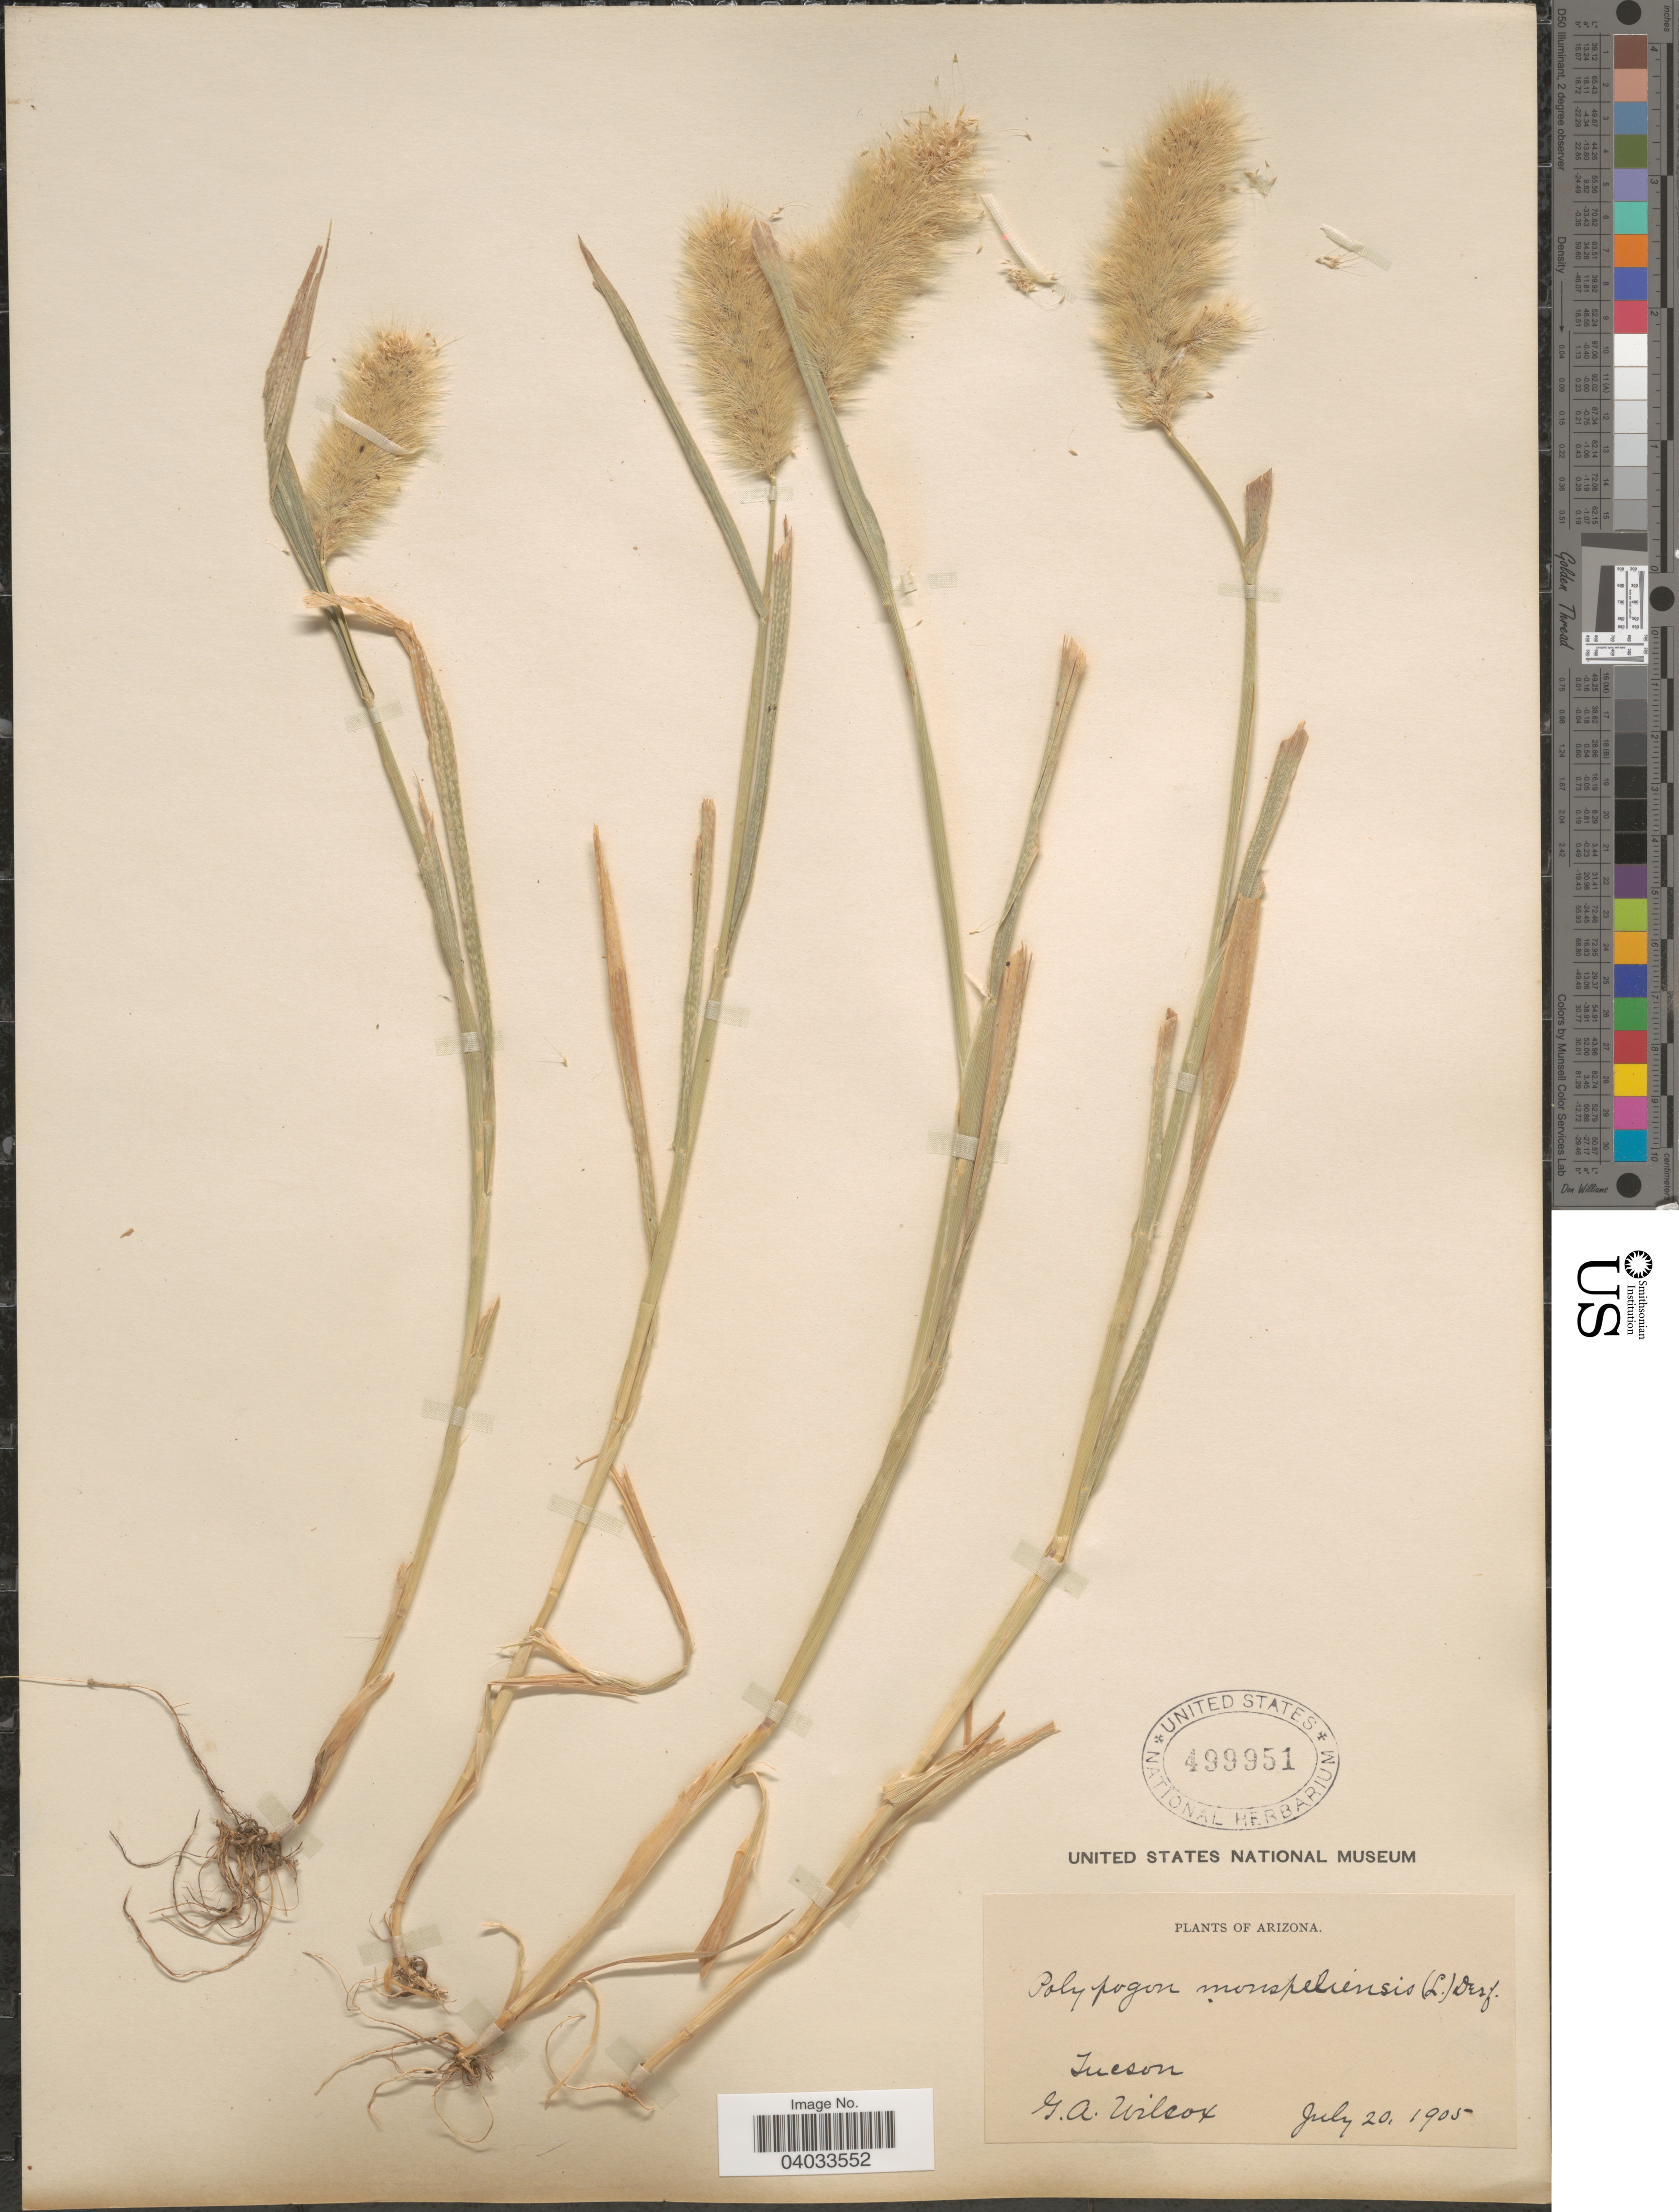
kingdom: Plantae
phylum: Tracheophyta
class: Liliopsida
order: Poales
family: Poaceae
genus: Polypogon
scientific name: Polypogon monspeliensis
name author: (L.) Desf.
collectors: Mrs. G. Wilcox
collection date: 1905-07-20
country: United States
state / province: Arizona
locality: Tucson.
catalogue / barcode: US 499951